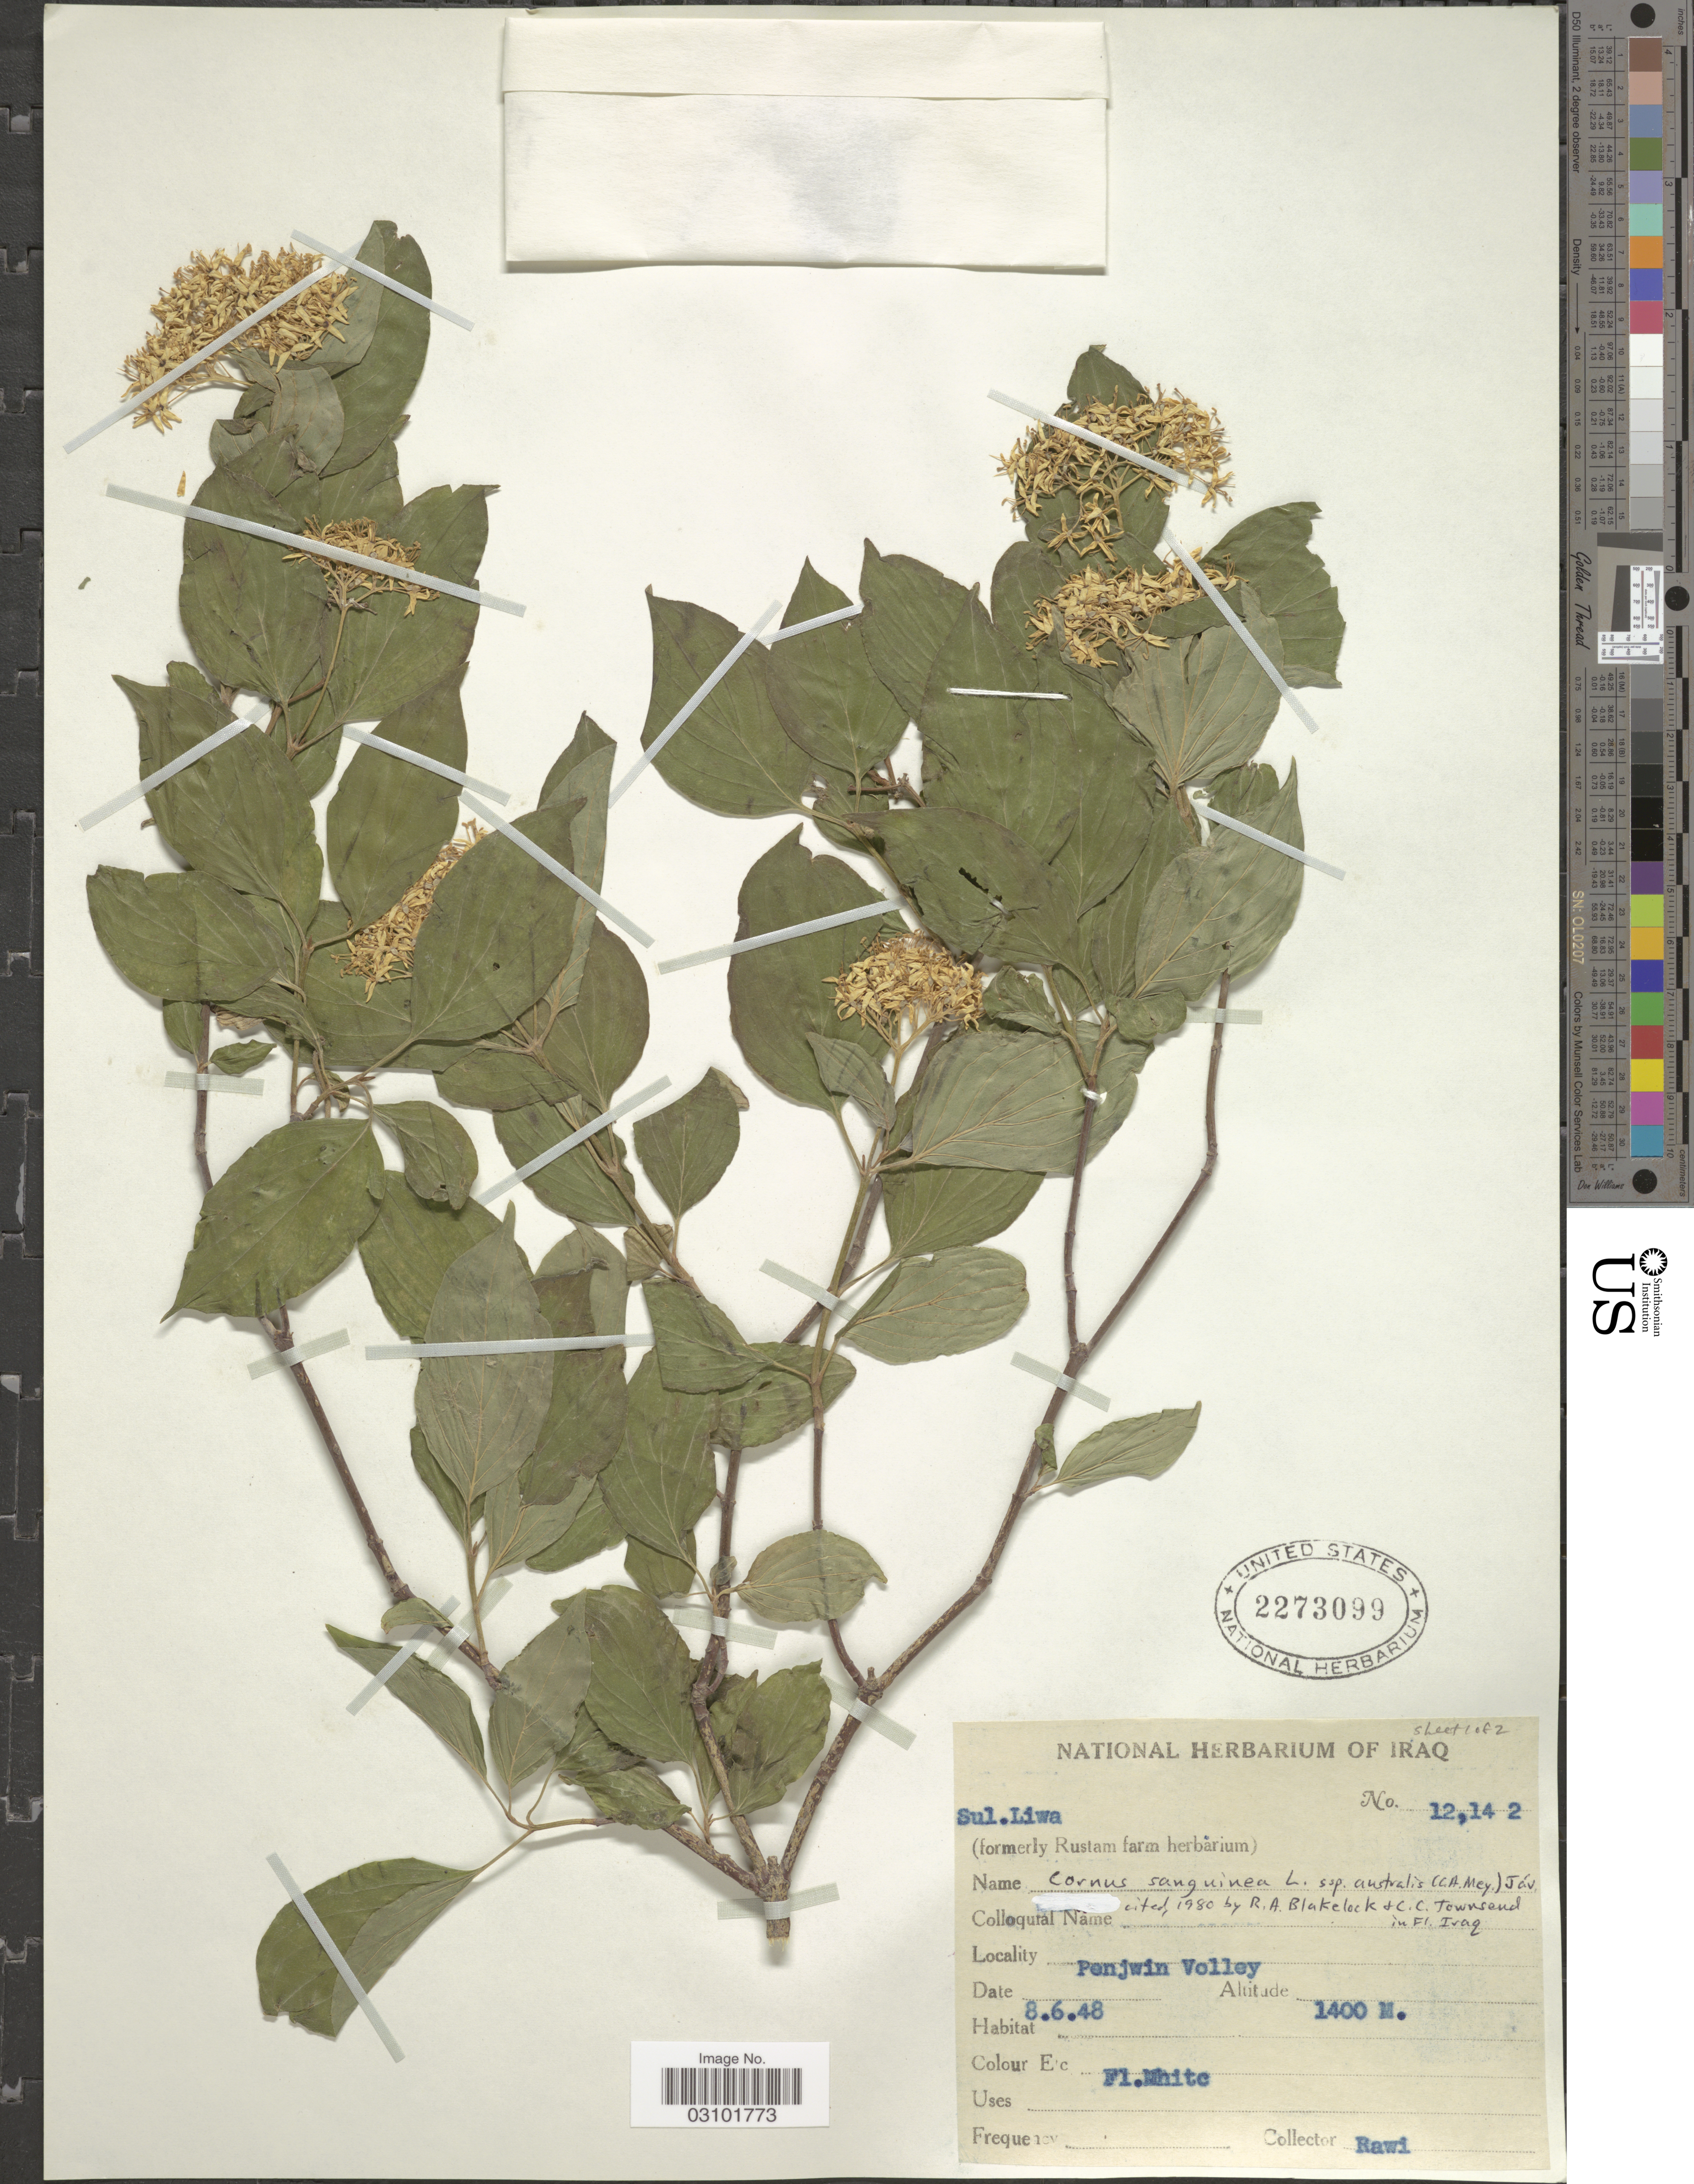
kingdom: Plantae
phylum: Tracheophyta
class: Magnoliopsida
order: Cornales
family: Cornaceae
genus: Cornus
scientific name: Cornus sanguinea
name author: L.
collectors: -. Rawi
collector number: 12142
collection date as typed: Transcribed d/m/y: 8/6/48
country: Iraq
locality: Sul. Liwa. Penjwin Volley.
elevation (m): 1400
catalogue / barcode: US 2273099